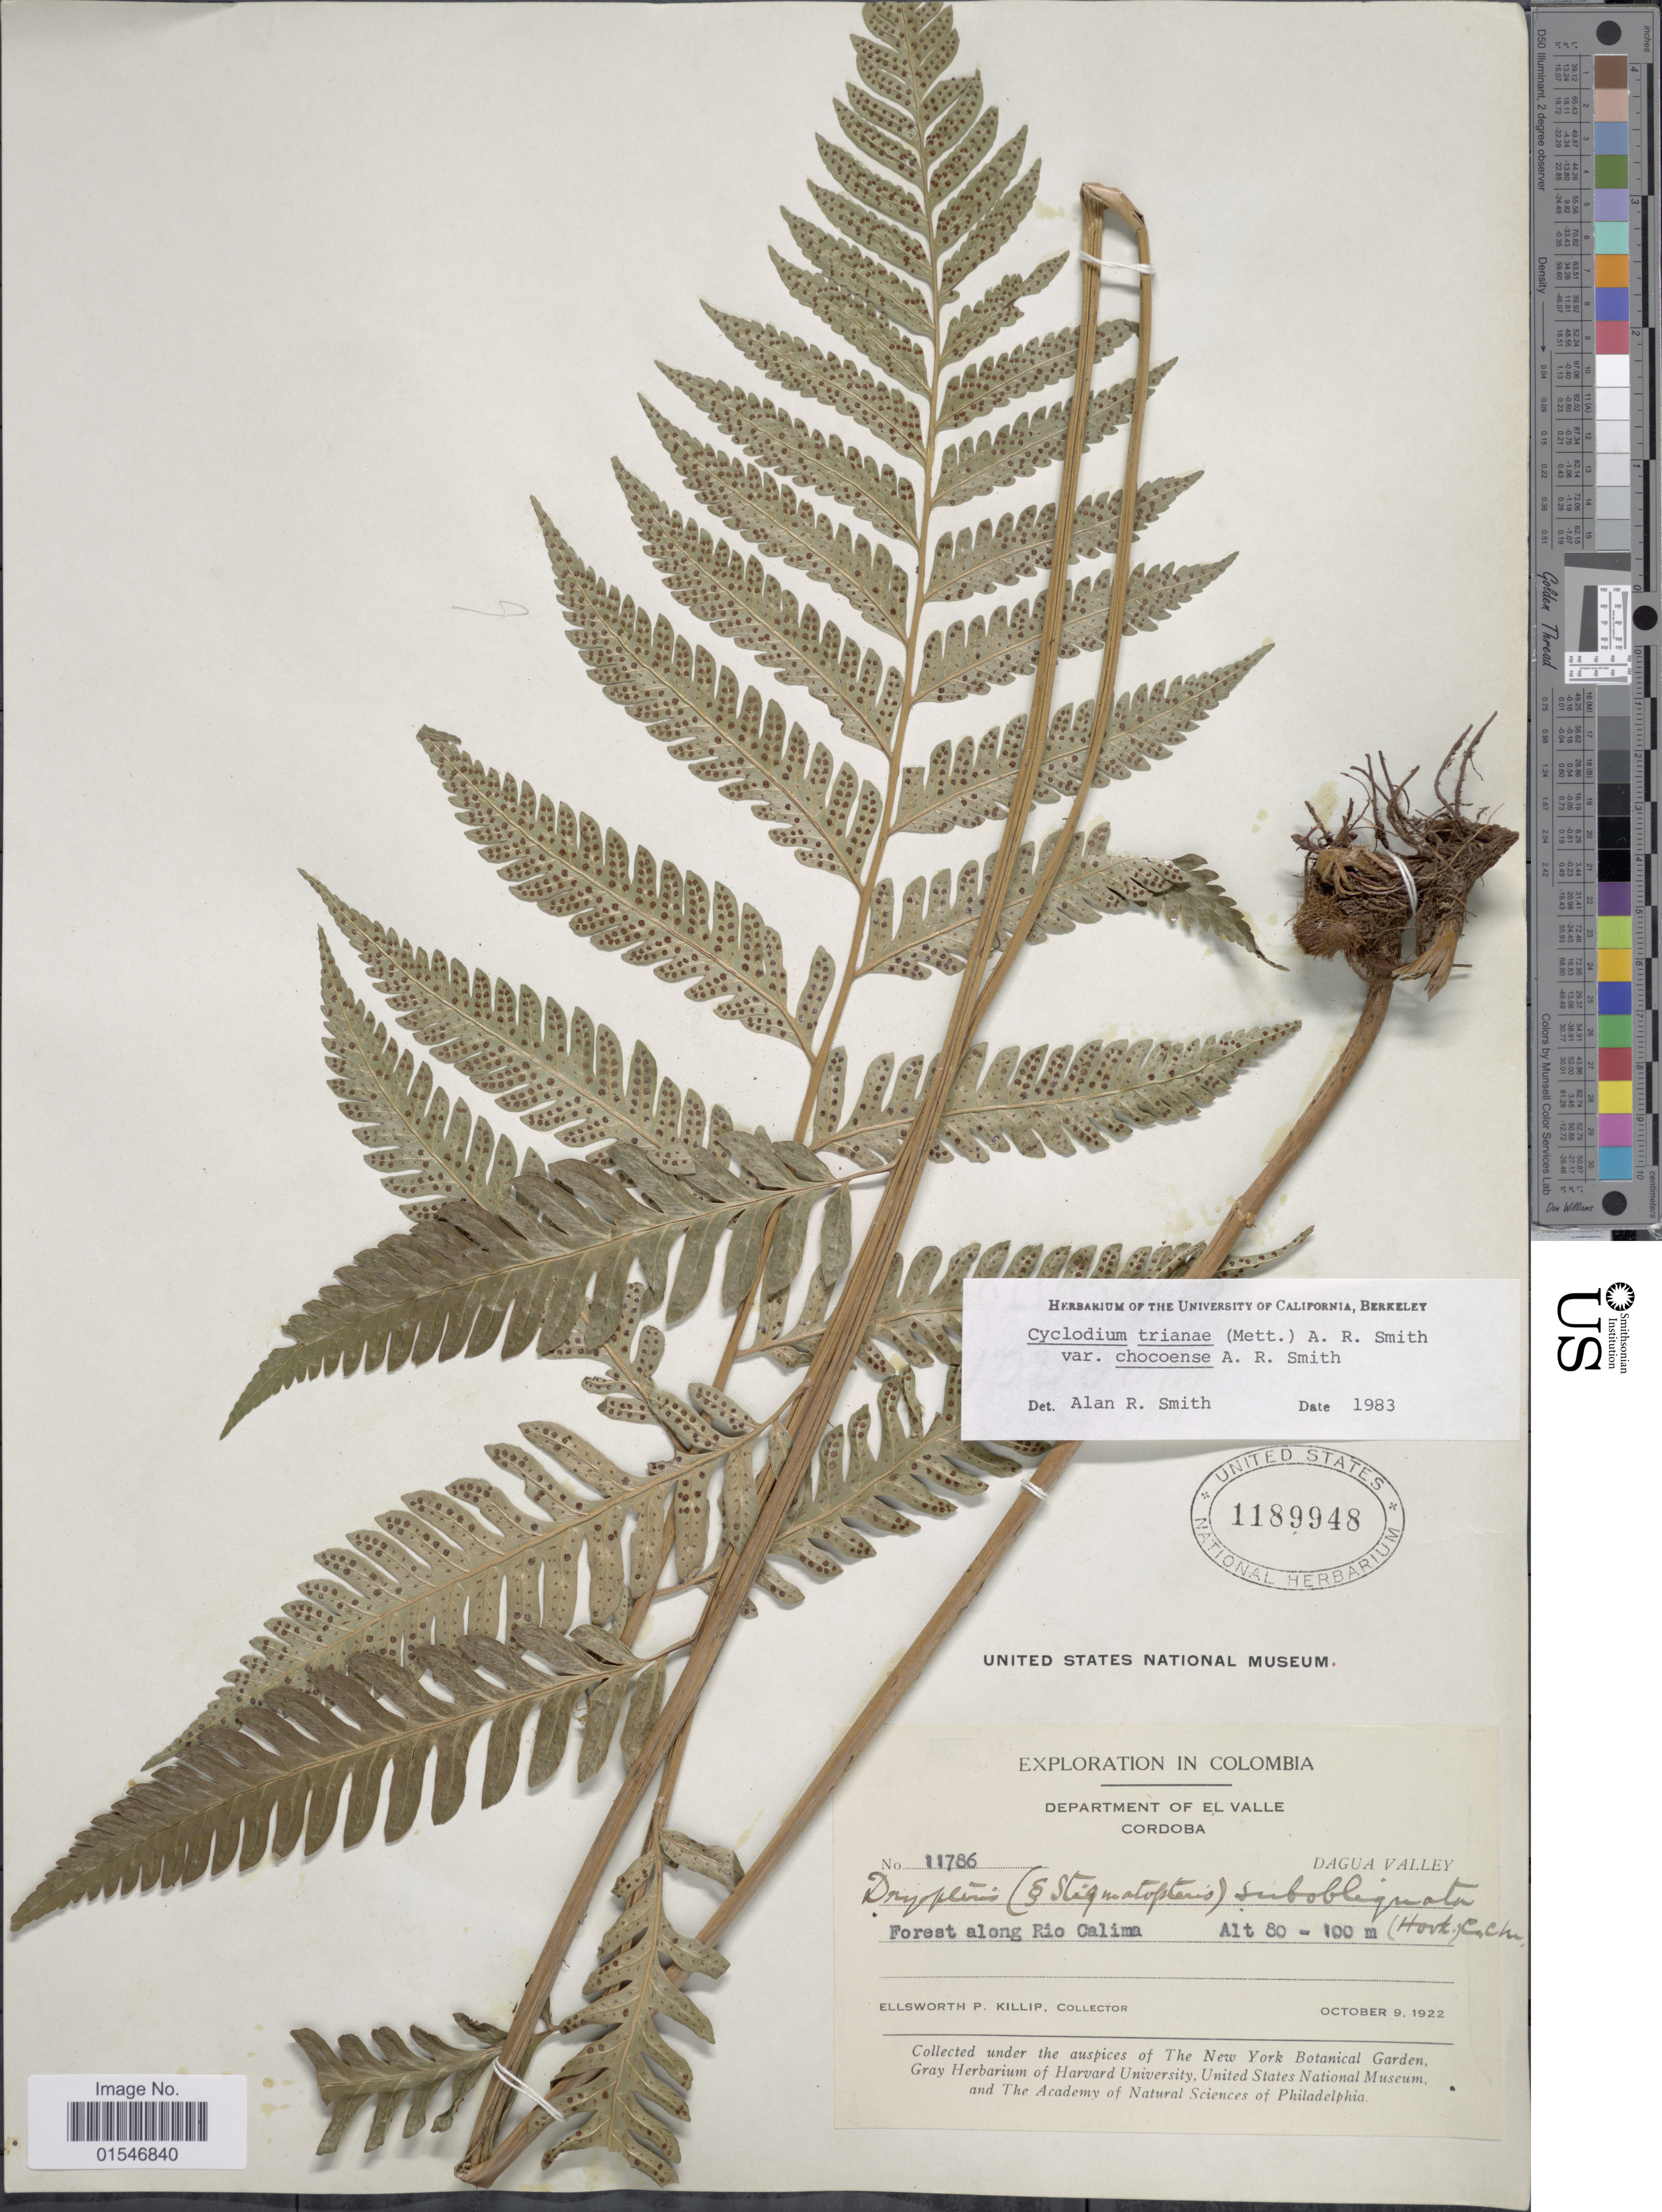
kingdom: Plantae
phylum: Tracheophyta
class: Polypodiopsida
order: Polypodiales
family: Dryopteridaceae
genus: Cyclodium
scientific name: Cyclodium trianae var. chocoense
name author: A.R. Sm.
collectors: E. P. Killip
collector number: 11786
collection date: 1922-10-09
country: Colombia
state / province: Valle del Cauca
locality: Department of el valle, Cordoba. Forest along Rio Calim. Dagua Valley.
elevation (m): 80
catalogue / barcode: US 1189948